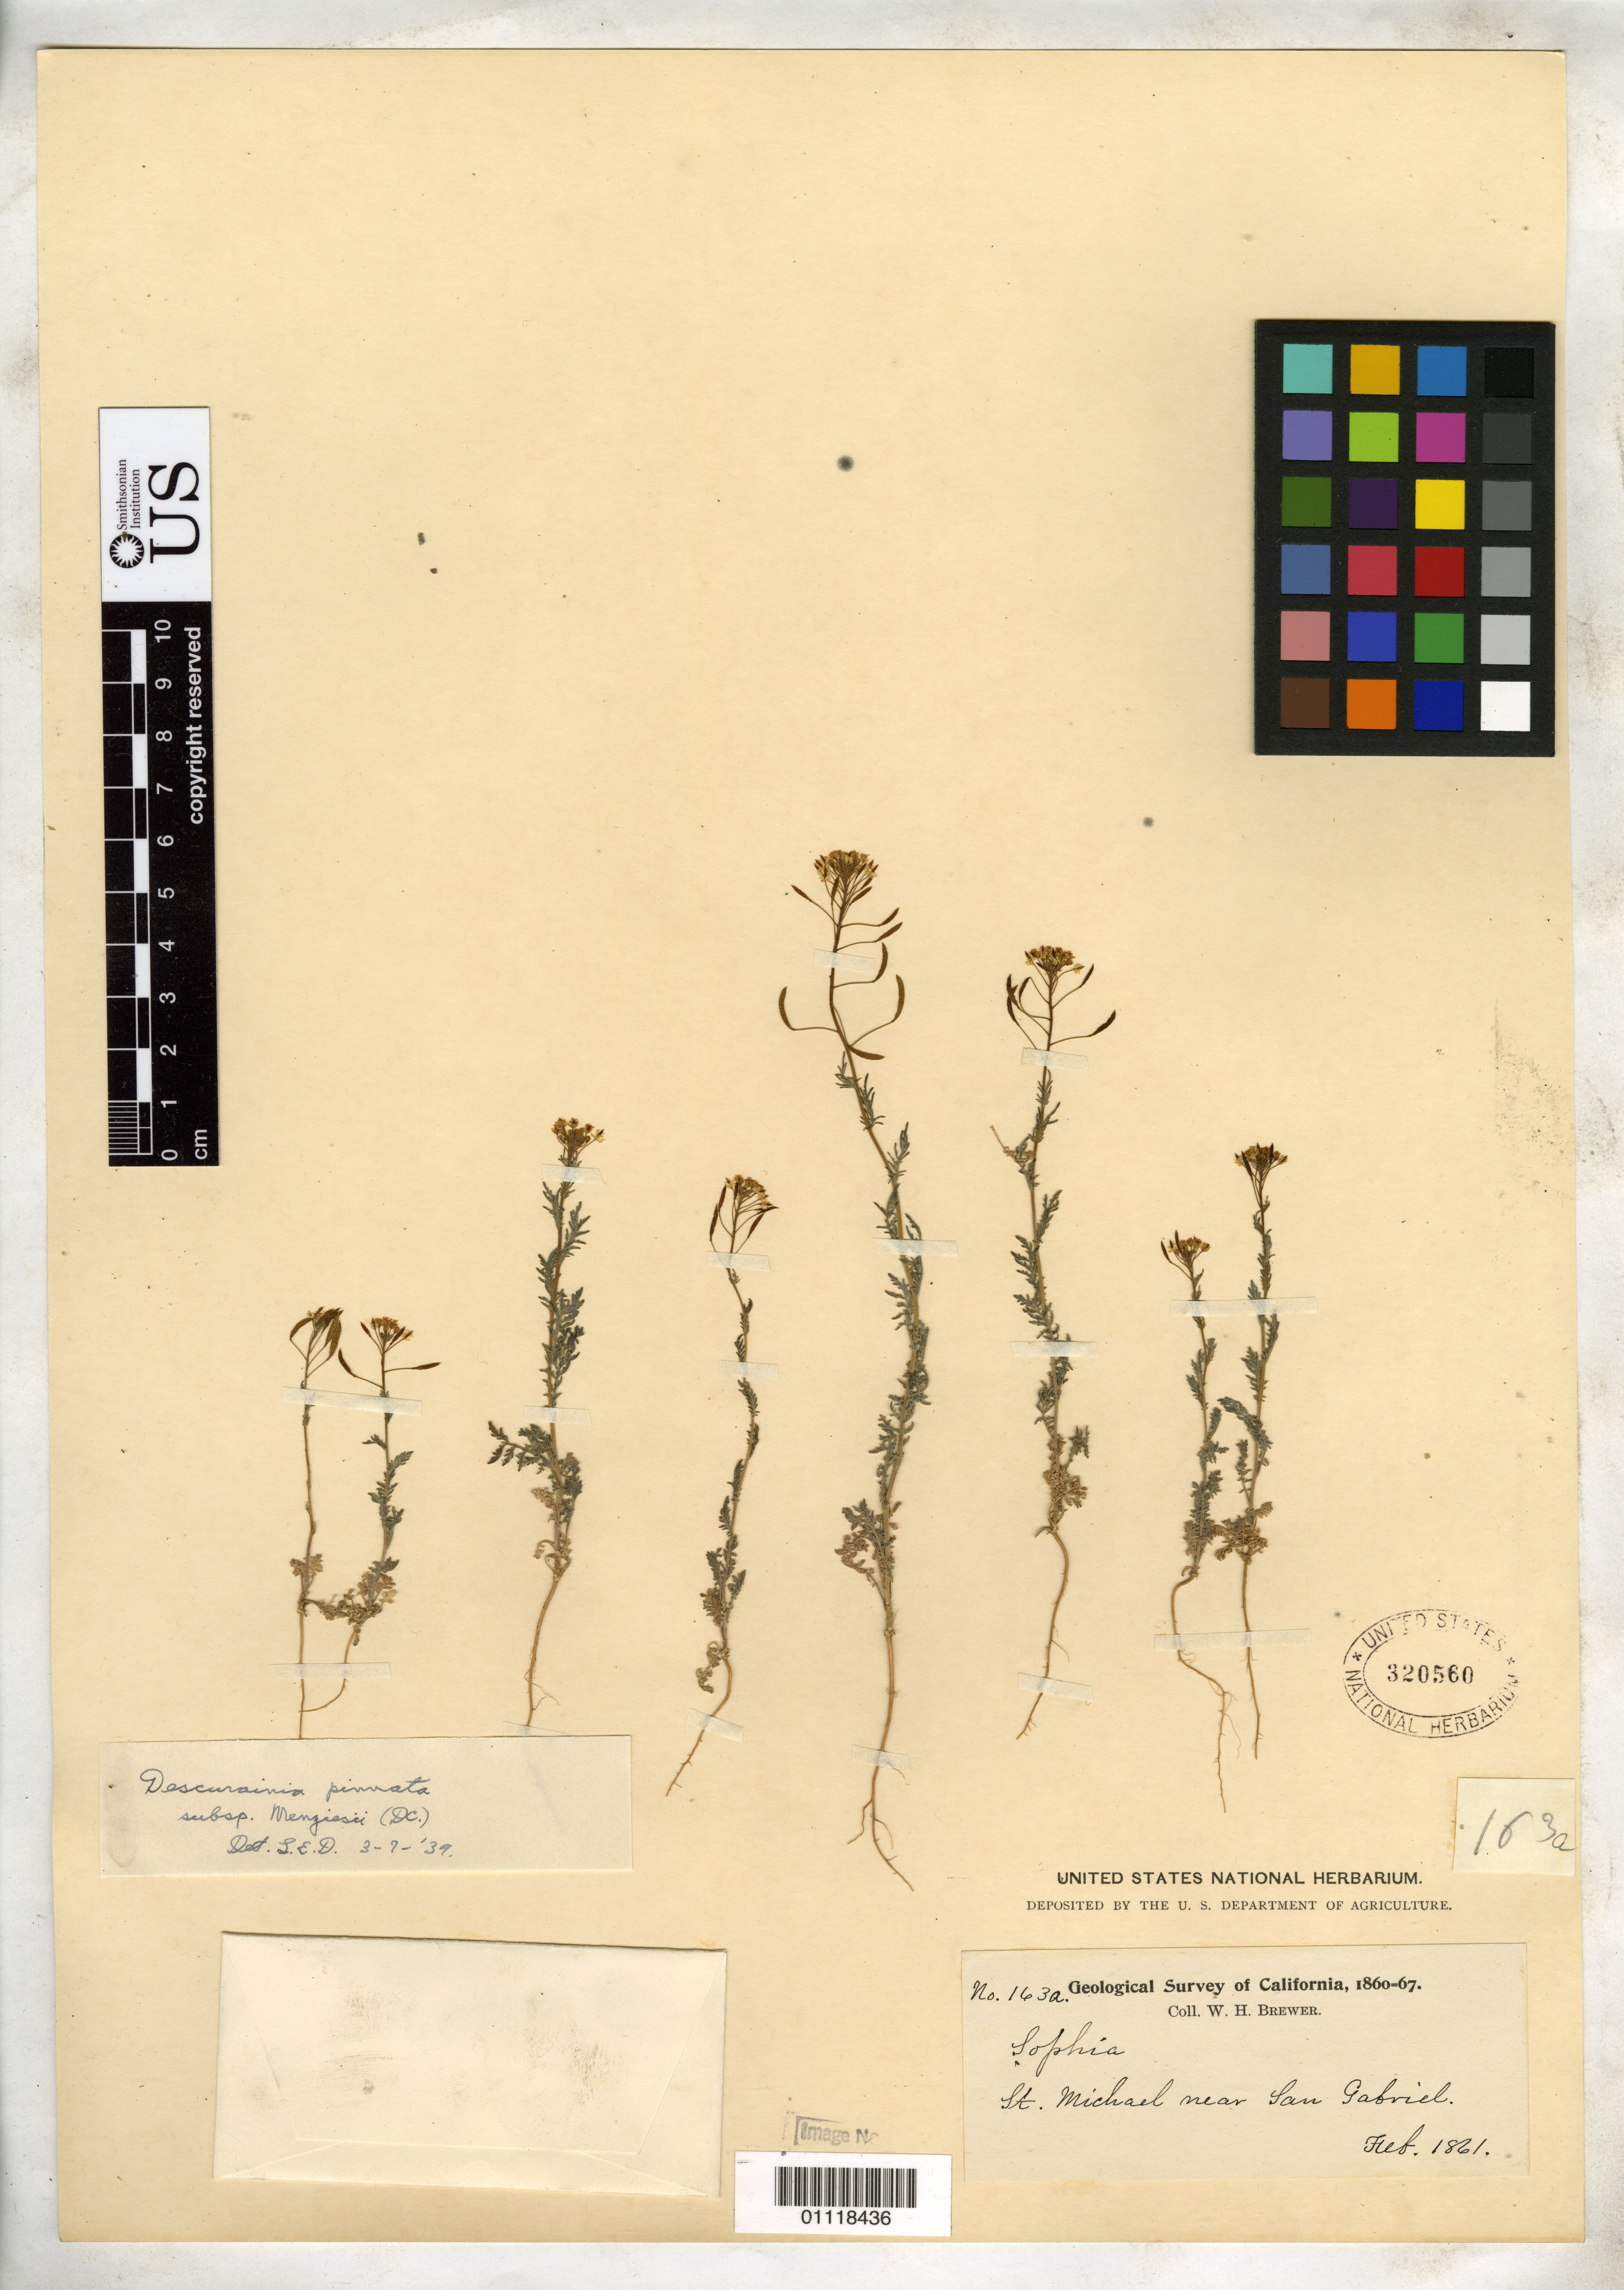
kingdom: Plantae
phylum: Tracheophyta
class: Magnoliopsida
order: Brassicales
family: Brassicaceae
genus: Descurainia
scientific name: Descurainia pinnata subsp. menziesii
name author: (DC.) Detling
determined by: Detling, L. E.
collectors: W. H. Brewer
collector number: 163a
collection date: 1861-02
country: United States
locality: St. Michael near San Gabriel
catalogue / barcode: US 320560